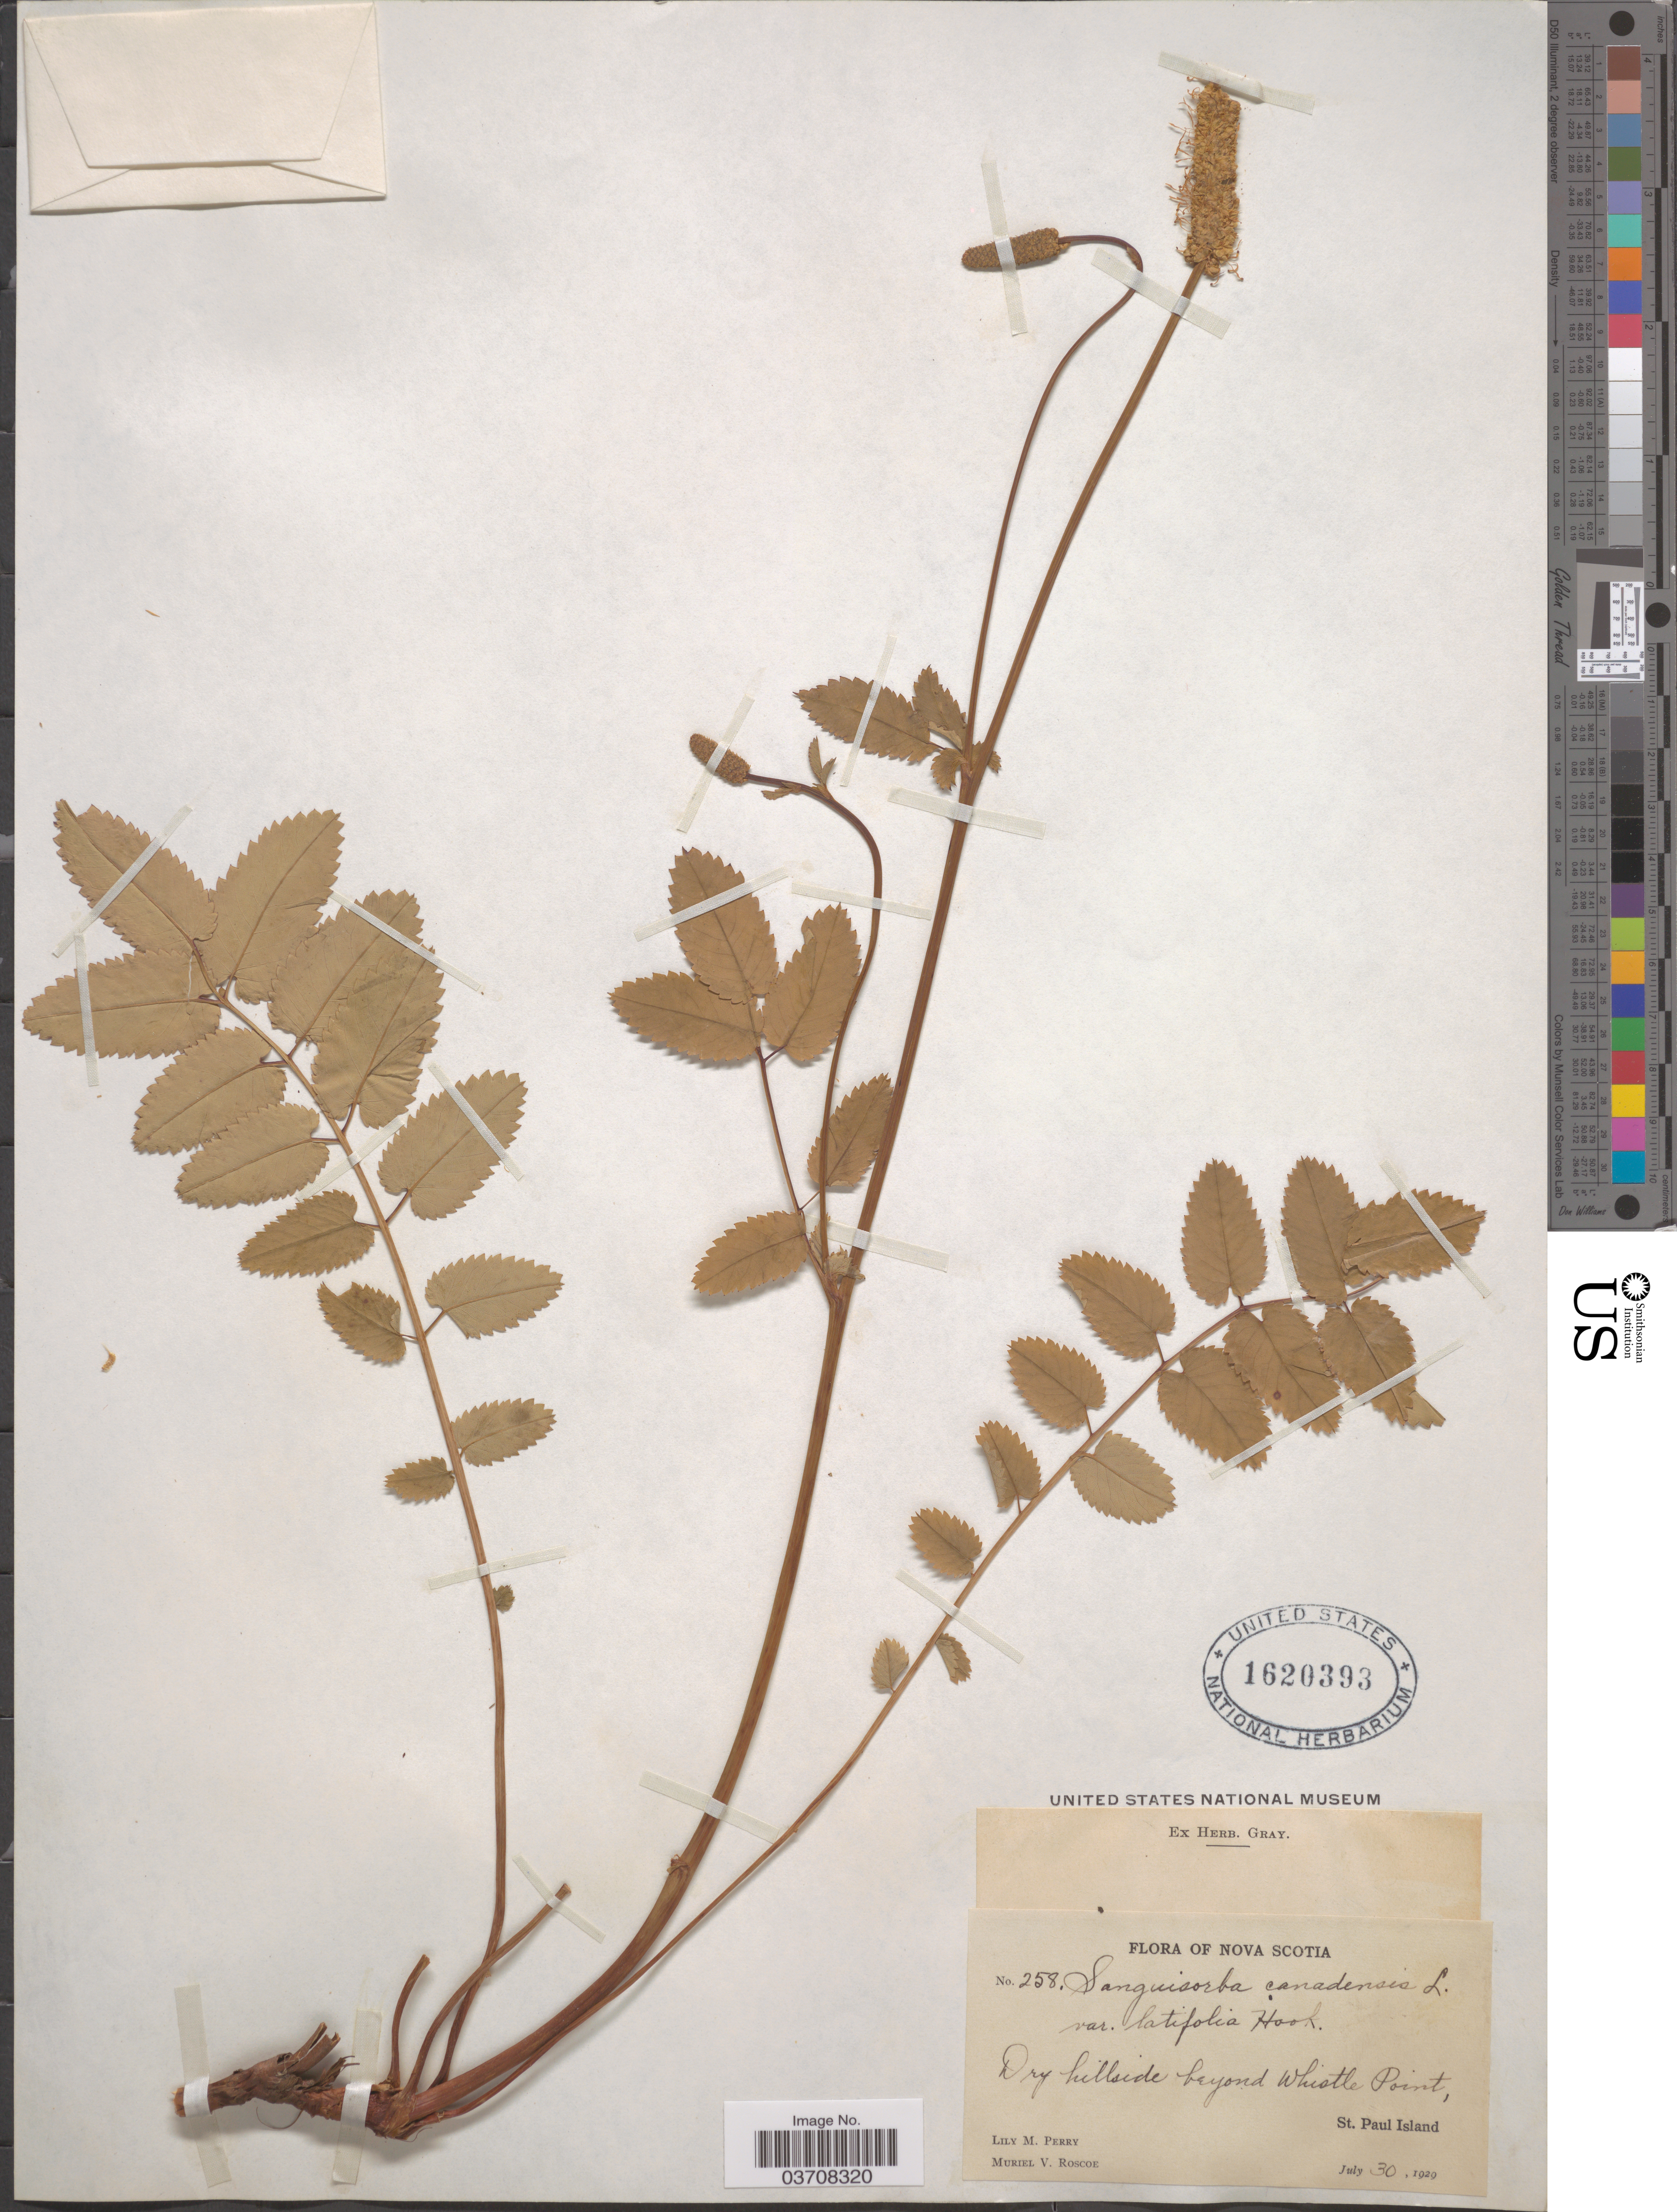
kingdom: Plantae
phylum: Tracheophyta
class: Magnoliopsida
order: Rosales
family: Rosaceae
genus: Sanguisorba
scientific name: Sanguisorba canadensis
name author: L.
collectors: L. M. Perry & M. Roscoe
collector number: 258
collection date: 1929-07-30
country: Canada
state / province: Nova Scotia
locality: Beyond Whistle Point, St. Paul Island.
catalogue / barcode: US 1620393